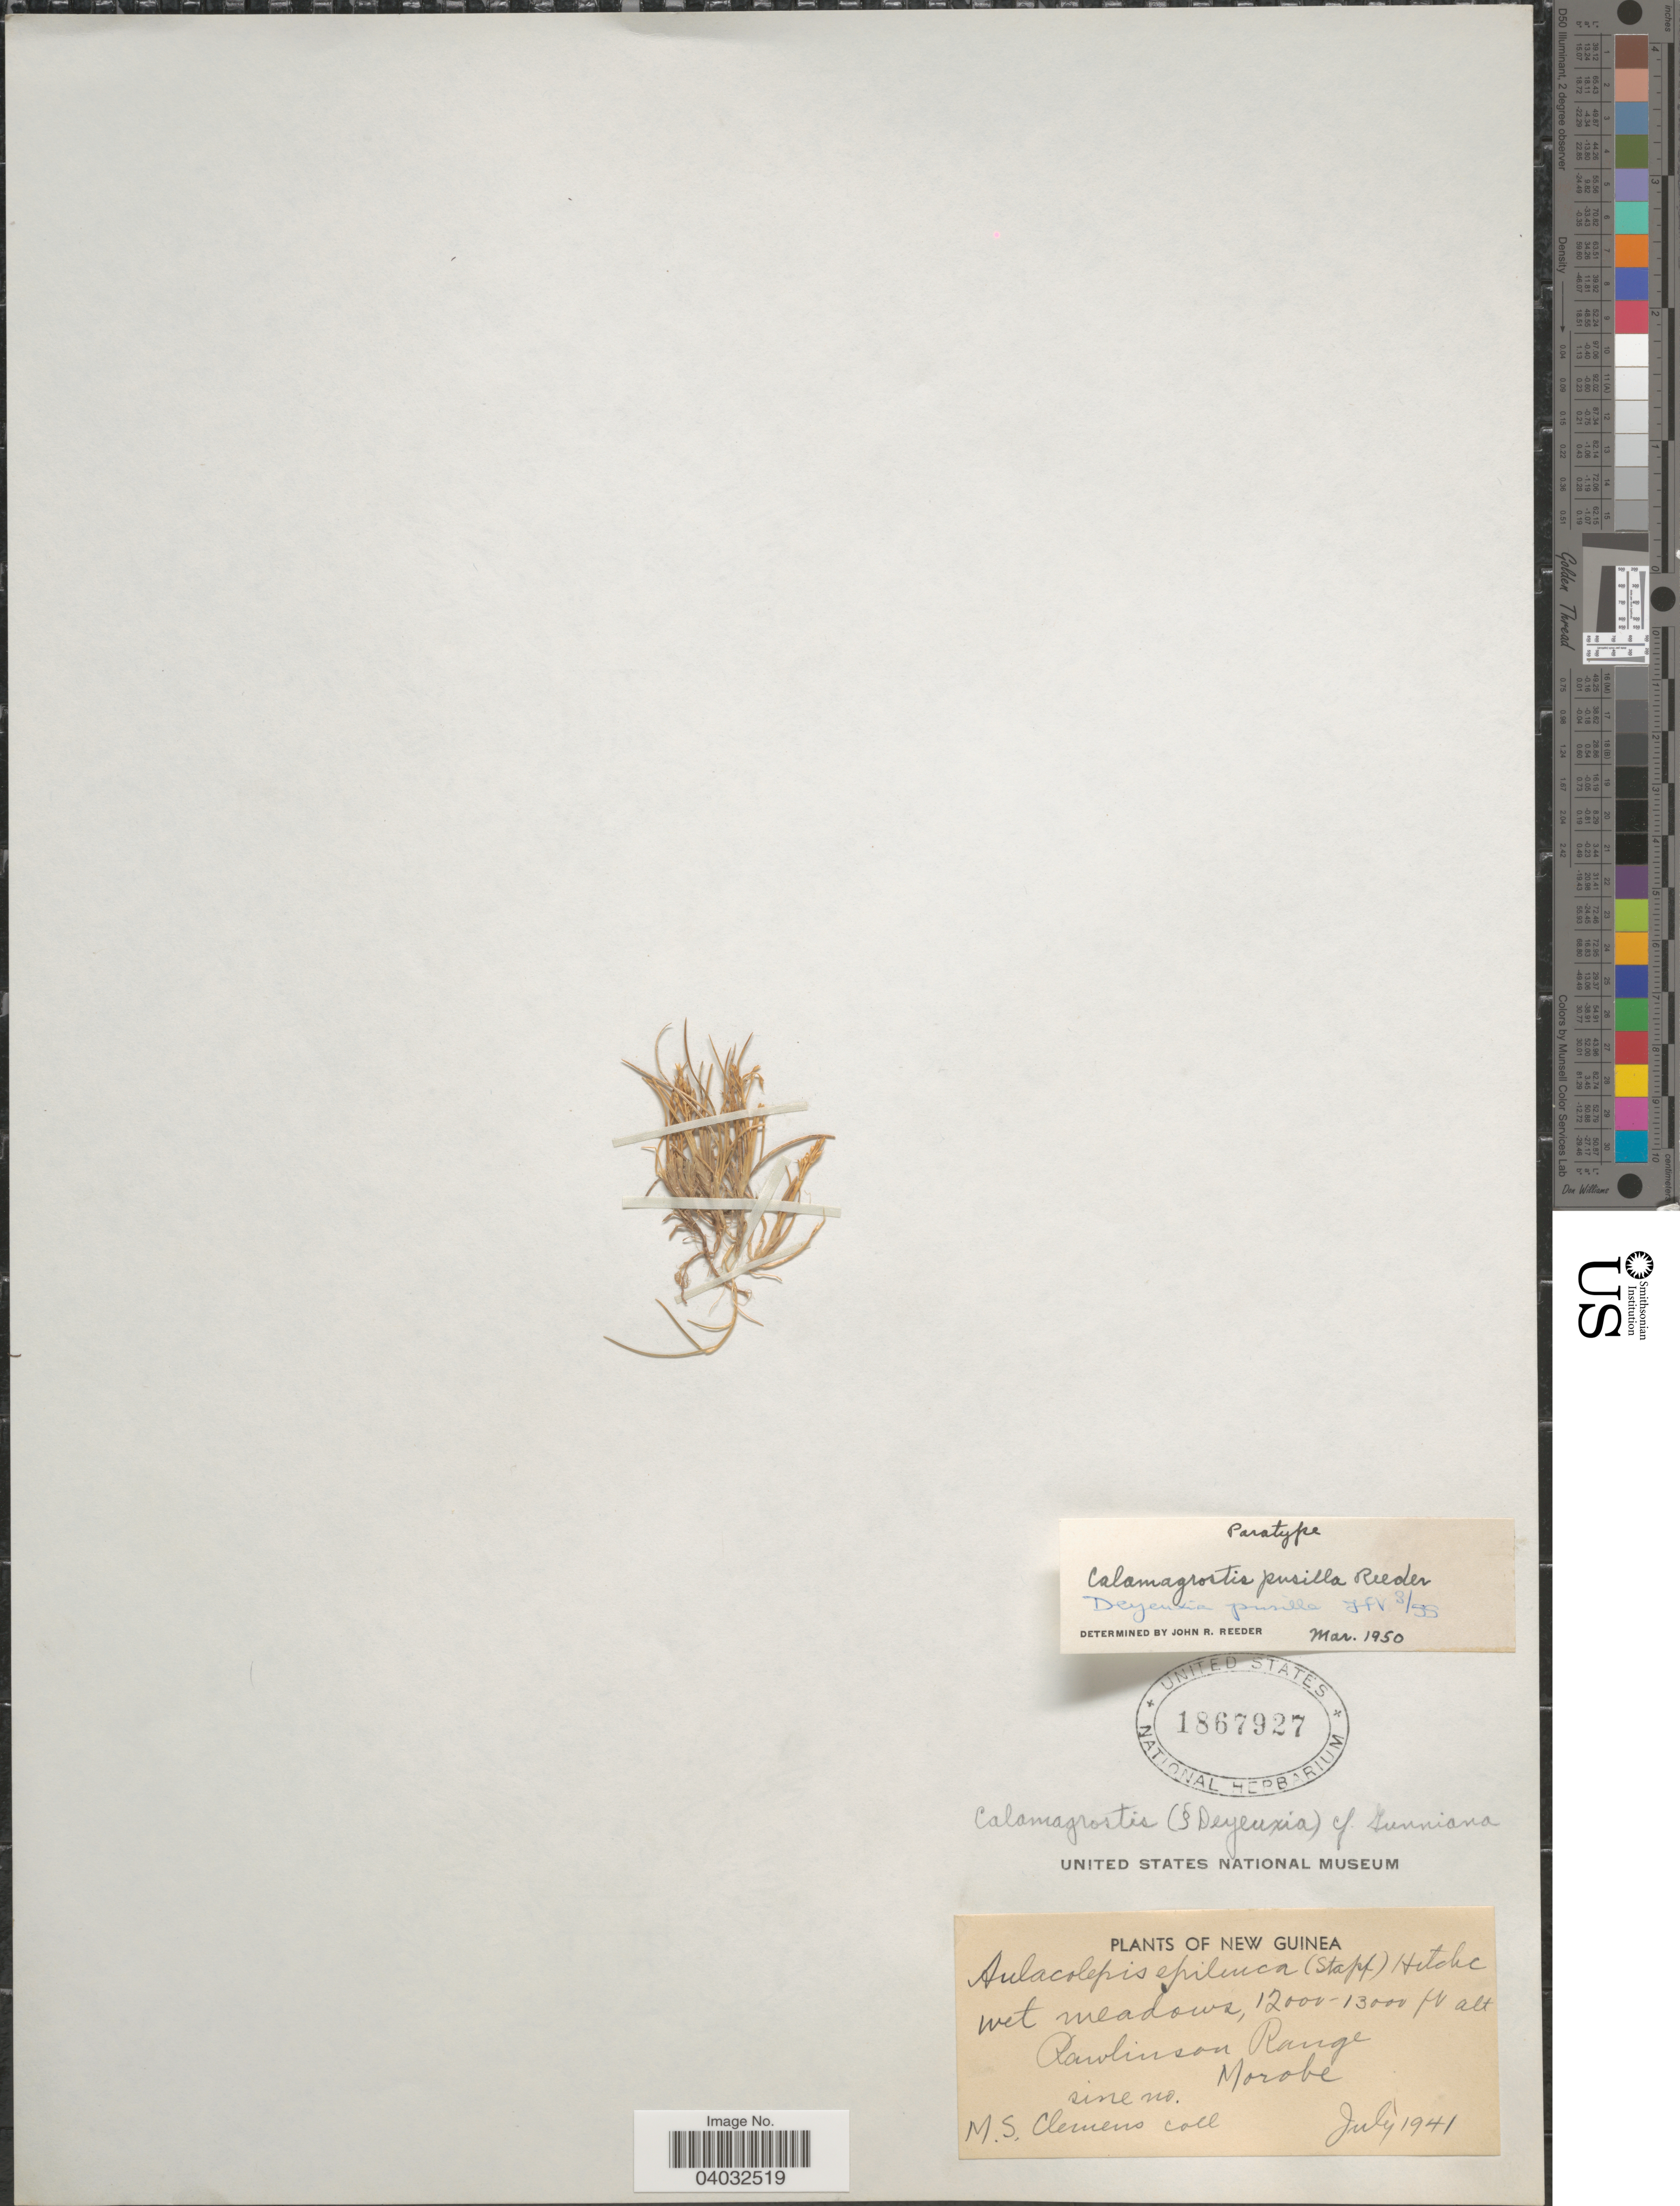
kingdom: Plantae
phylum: Tracheophyta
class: Liliopsida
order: Poales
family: Poaceae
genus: Calamagrostis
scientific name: Calamagrostis pusilla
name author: Reeder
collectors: M. S. Clemens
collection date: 1941-07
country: Papua New Guinea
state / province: Morobe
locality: New Guinea. Rawlinson Range.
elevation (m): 3658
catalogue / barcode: US 1867927